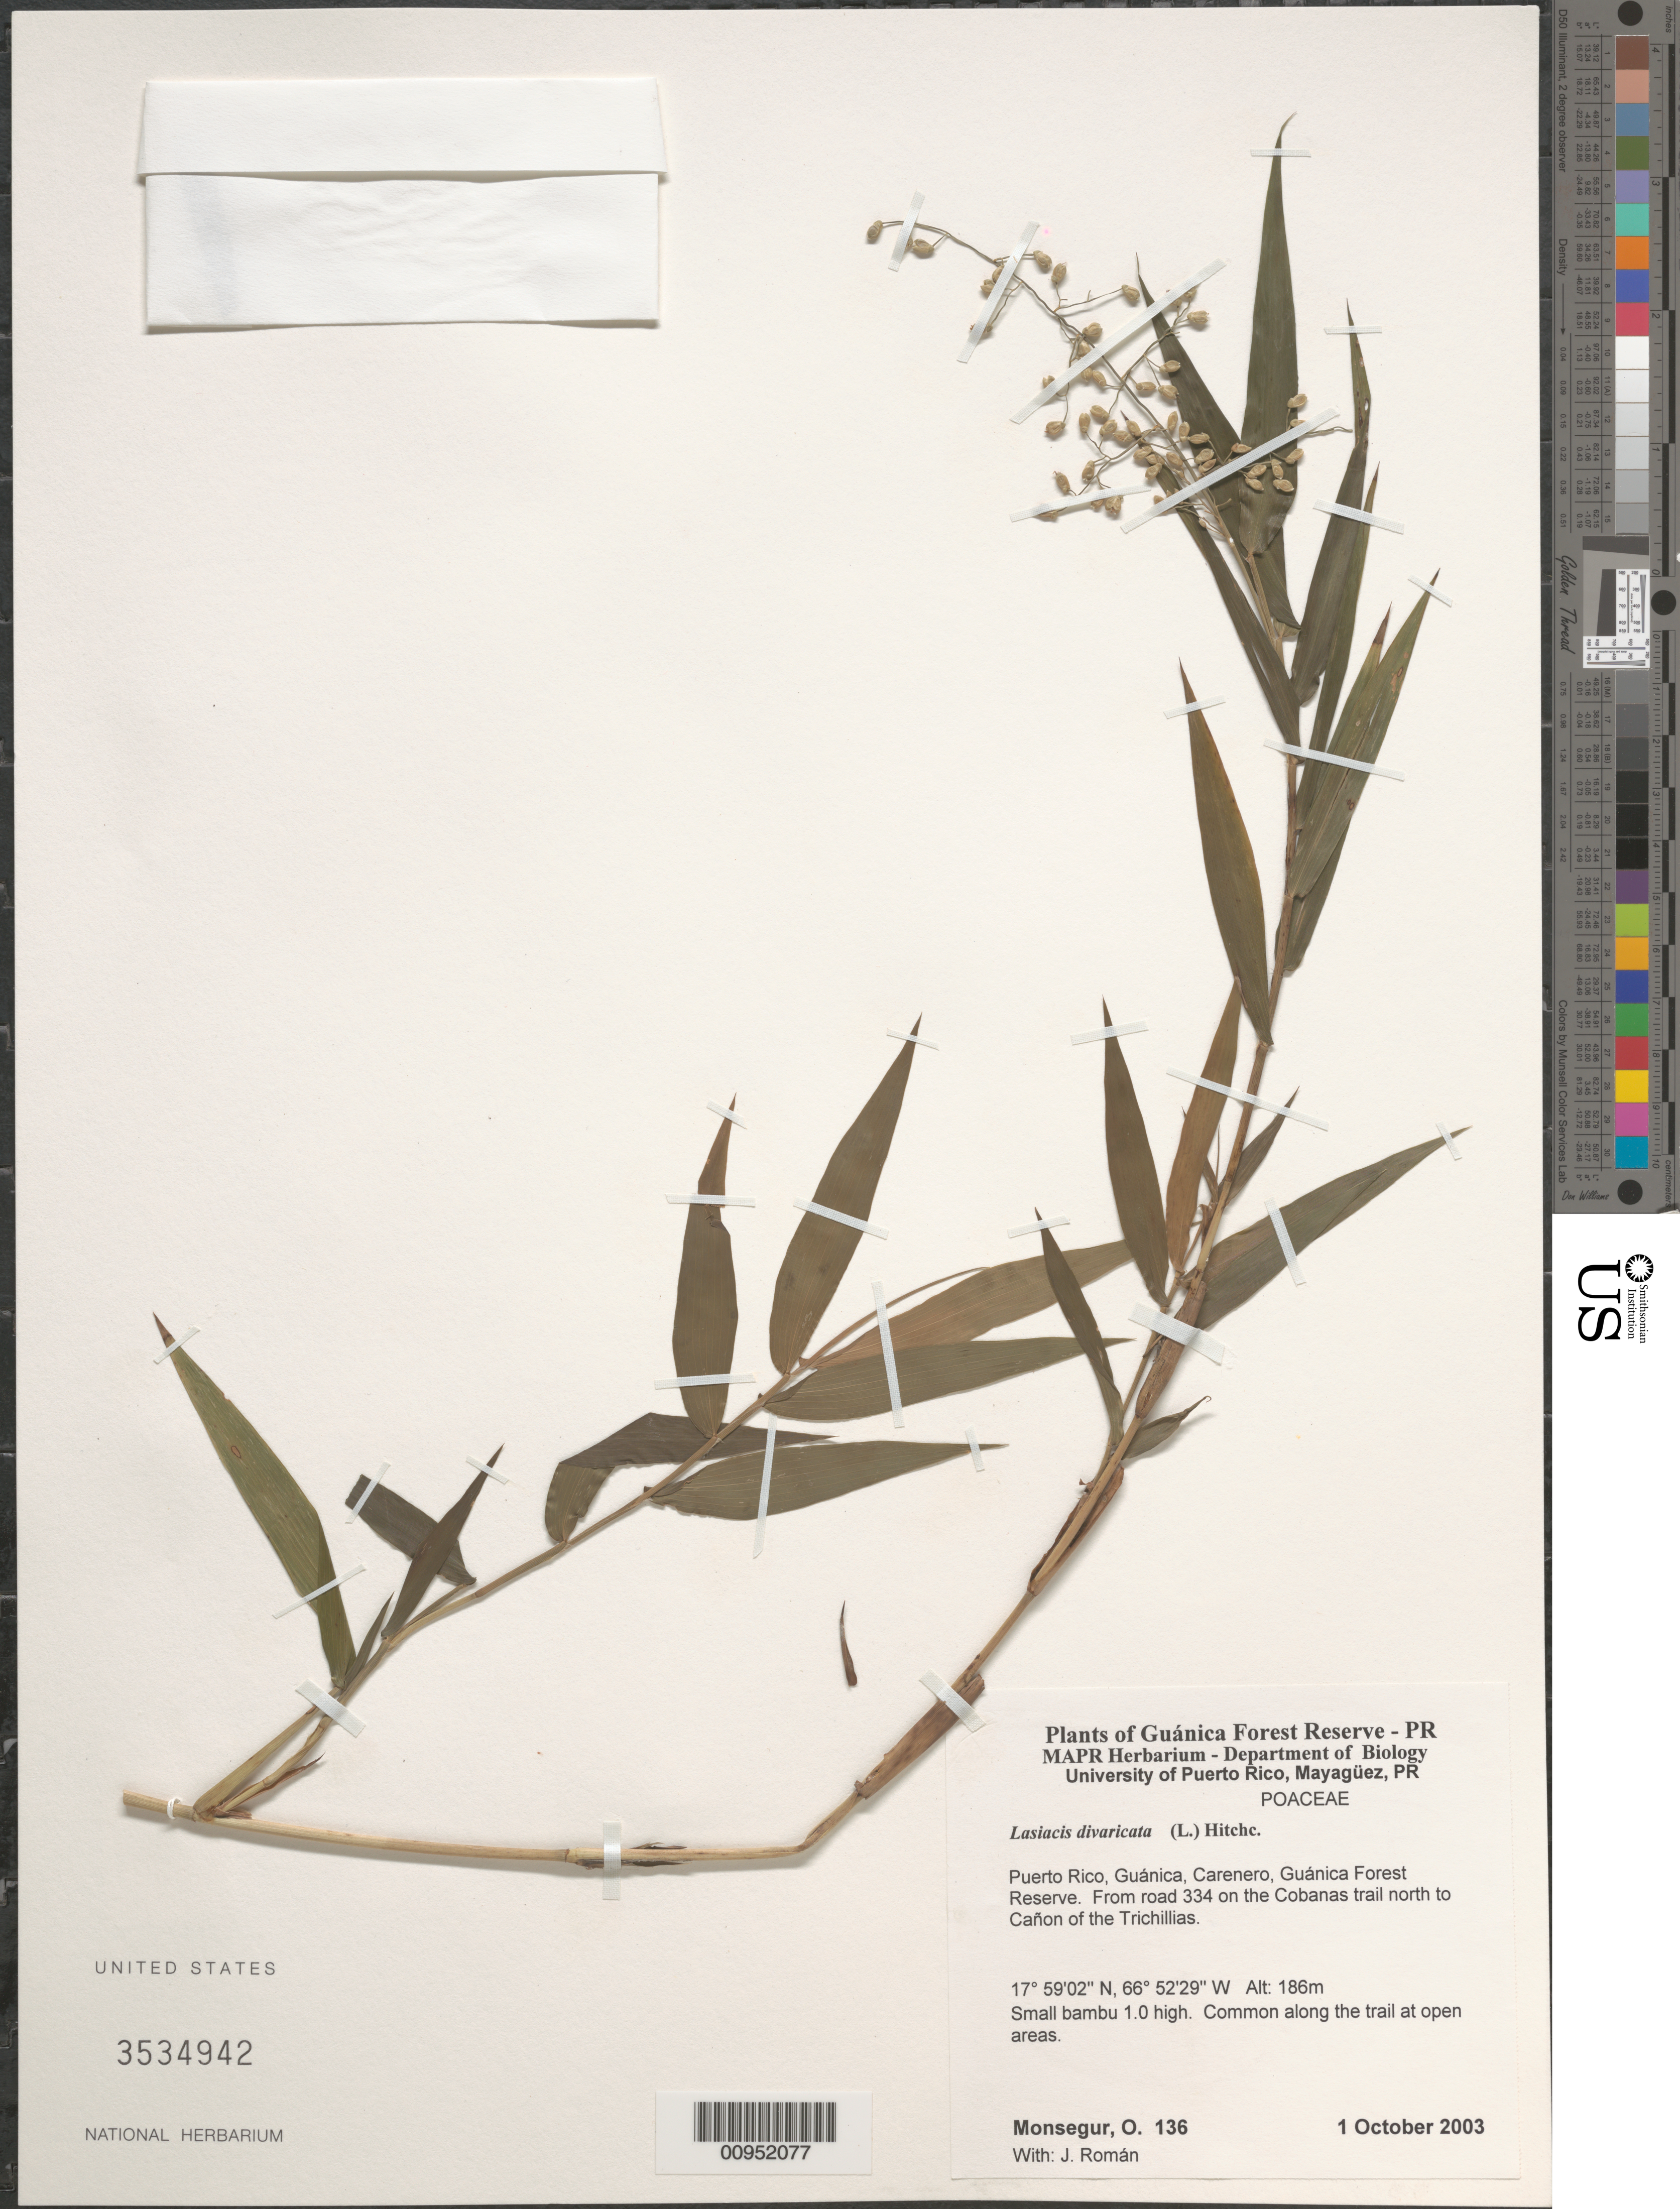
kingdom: Plantae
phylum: Tracheophyta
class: Liliopsida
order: Poales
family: Poaceae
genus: Lasiacis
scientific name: Lasiacis divaricata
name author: (L.) Hitchc.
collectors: O. Monsegur & J. Román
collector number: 136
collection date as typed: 01 Oct 2003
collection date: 2003-10-01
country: Puerto Rico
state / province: Guánica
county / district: Carenero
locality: Guánica Forest Reserve. From road 334 on the Cobanas trail north to Cañon of the Trichillias.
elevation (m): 186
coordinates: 17.59016, 66.52288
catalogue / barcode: US 3534942